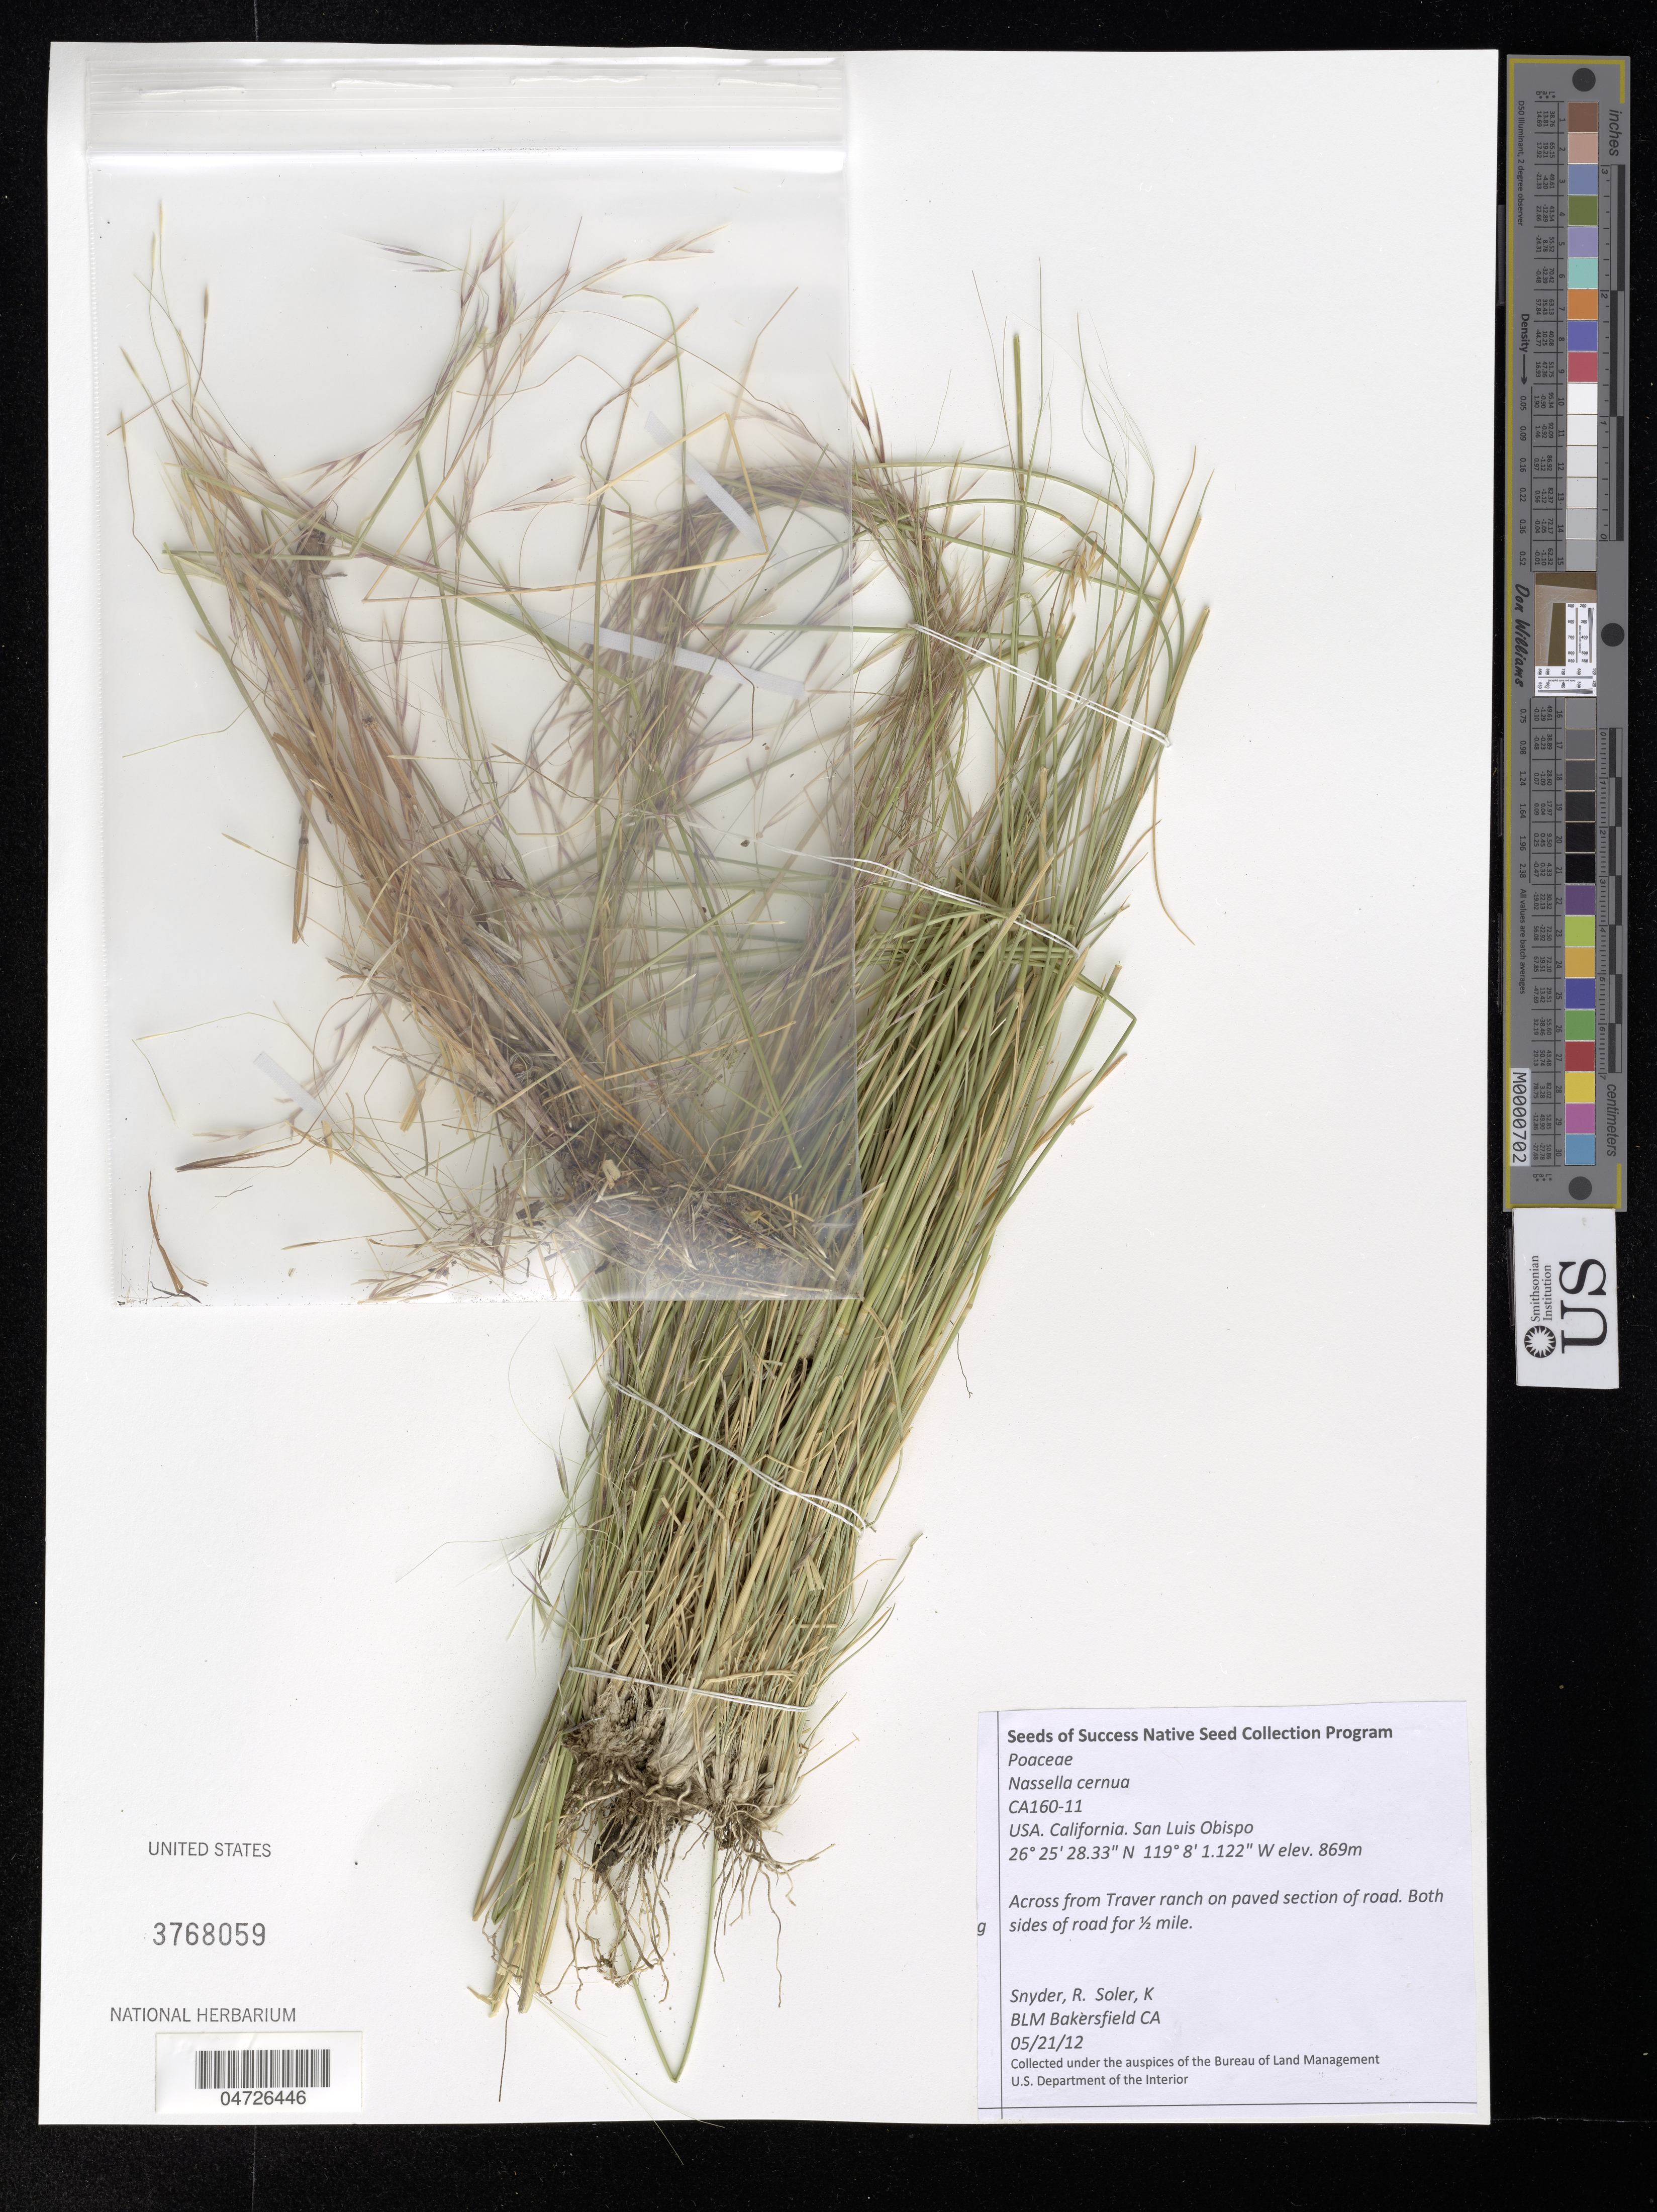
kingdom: Plantae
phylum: Tracheophyta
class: Liliopsida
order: Poales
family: Poaceae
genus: Nassella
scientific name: Nassella cernua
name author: (Stebbins & Love) Barkworth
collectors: R. Snyder & K. Soler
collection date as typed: MAY 21 12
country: United States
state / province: California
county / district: San Luis Obispo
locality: San Luis Obispo. Across from Traver ranch on paved section of road. Both sides of road for ½ mile.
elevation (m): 869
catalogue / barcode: US 3768059